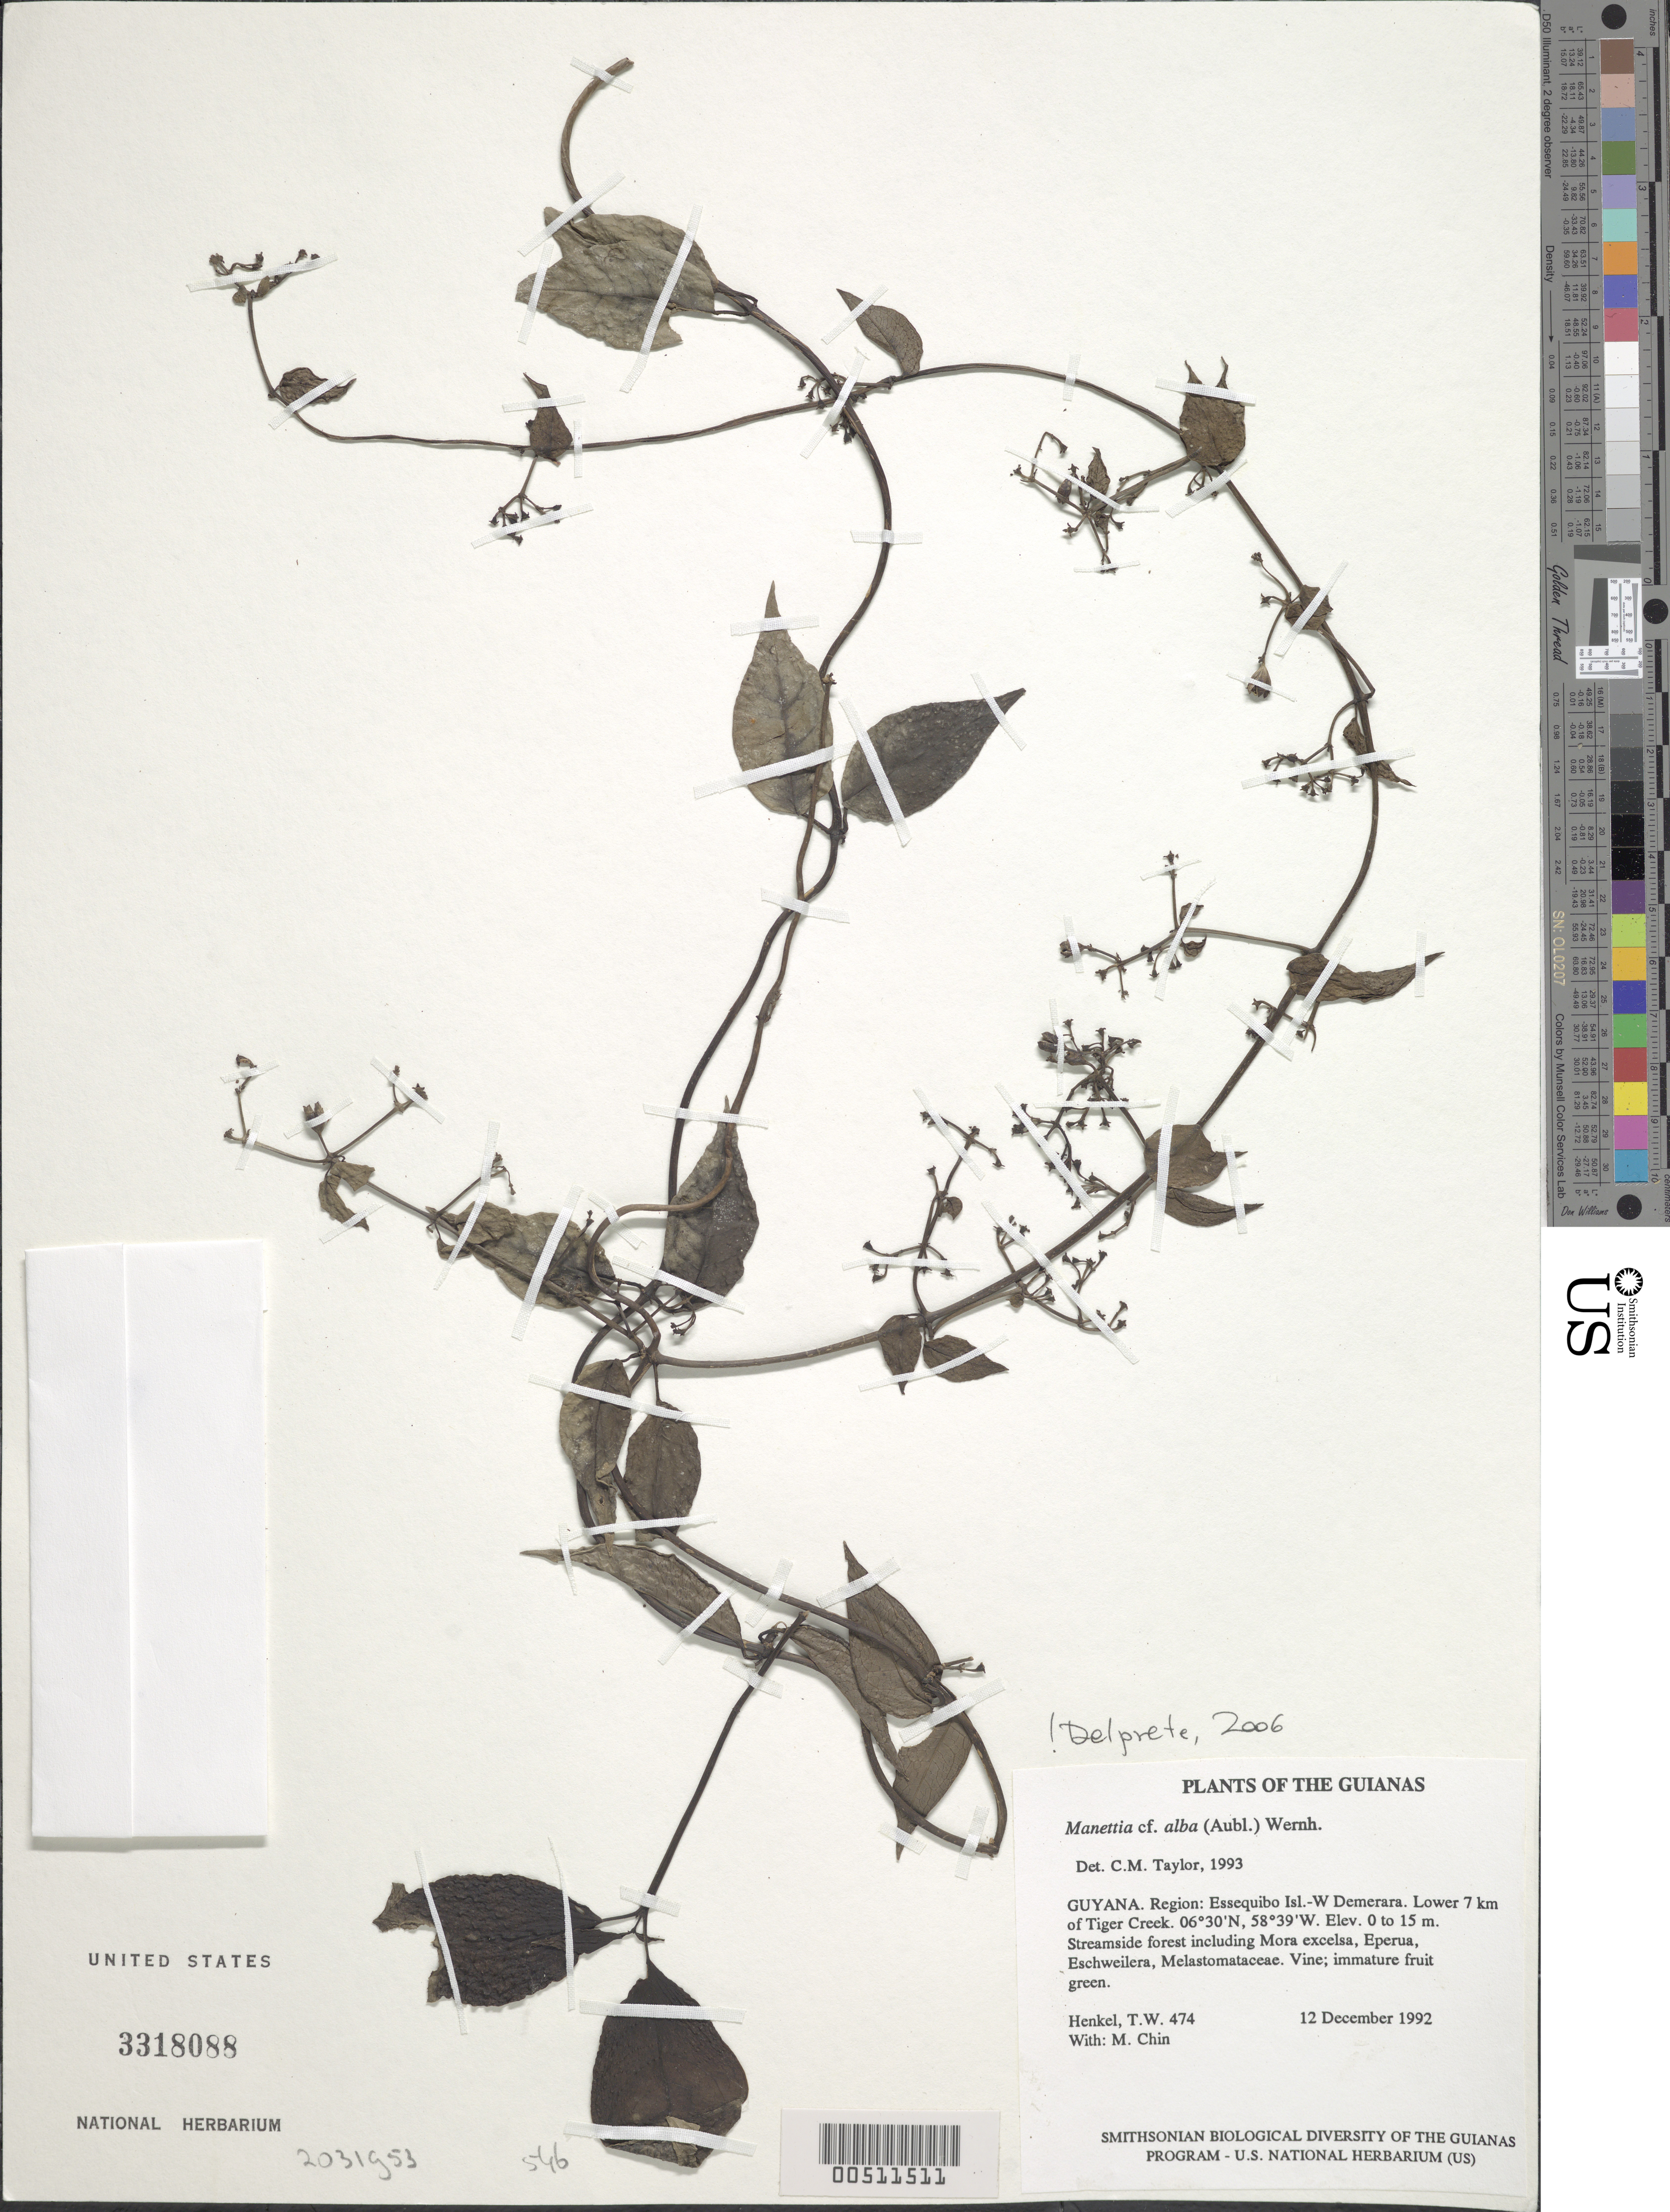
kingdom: Plantae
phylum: Tracheophyta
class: Magnoliopsida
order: Gentianales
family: Rubiaceae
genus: Manettia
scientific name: Manettia alba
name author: (Aubl.) Wernham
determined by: Delprete, P. G., Herb. de Guyane Cay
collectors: T. Henkel & M. Chin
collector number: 474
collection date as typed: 12 December 1992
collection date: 1992-12-12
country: Guyana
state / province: Essequibo Isl-W. Demerara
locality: Lower 7 km of Tiger Creek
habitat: Streamside forest including Mora excelsa, Eperua, Eschweilera, Melastomataceae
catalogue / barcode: US 3318088